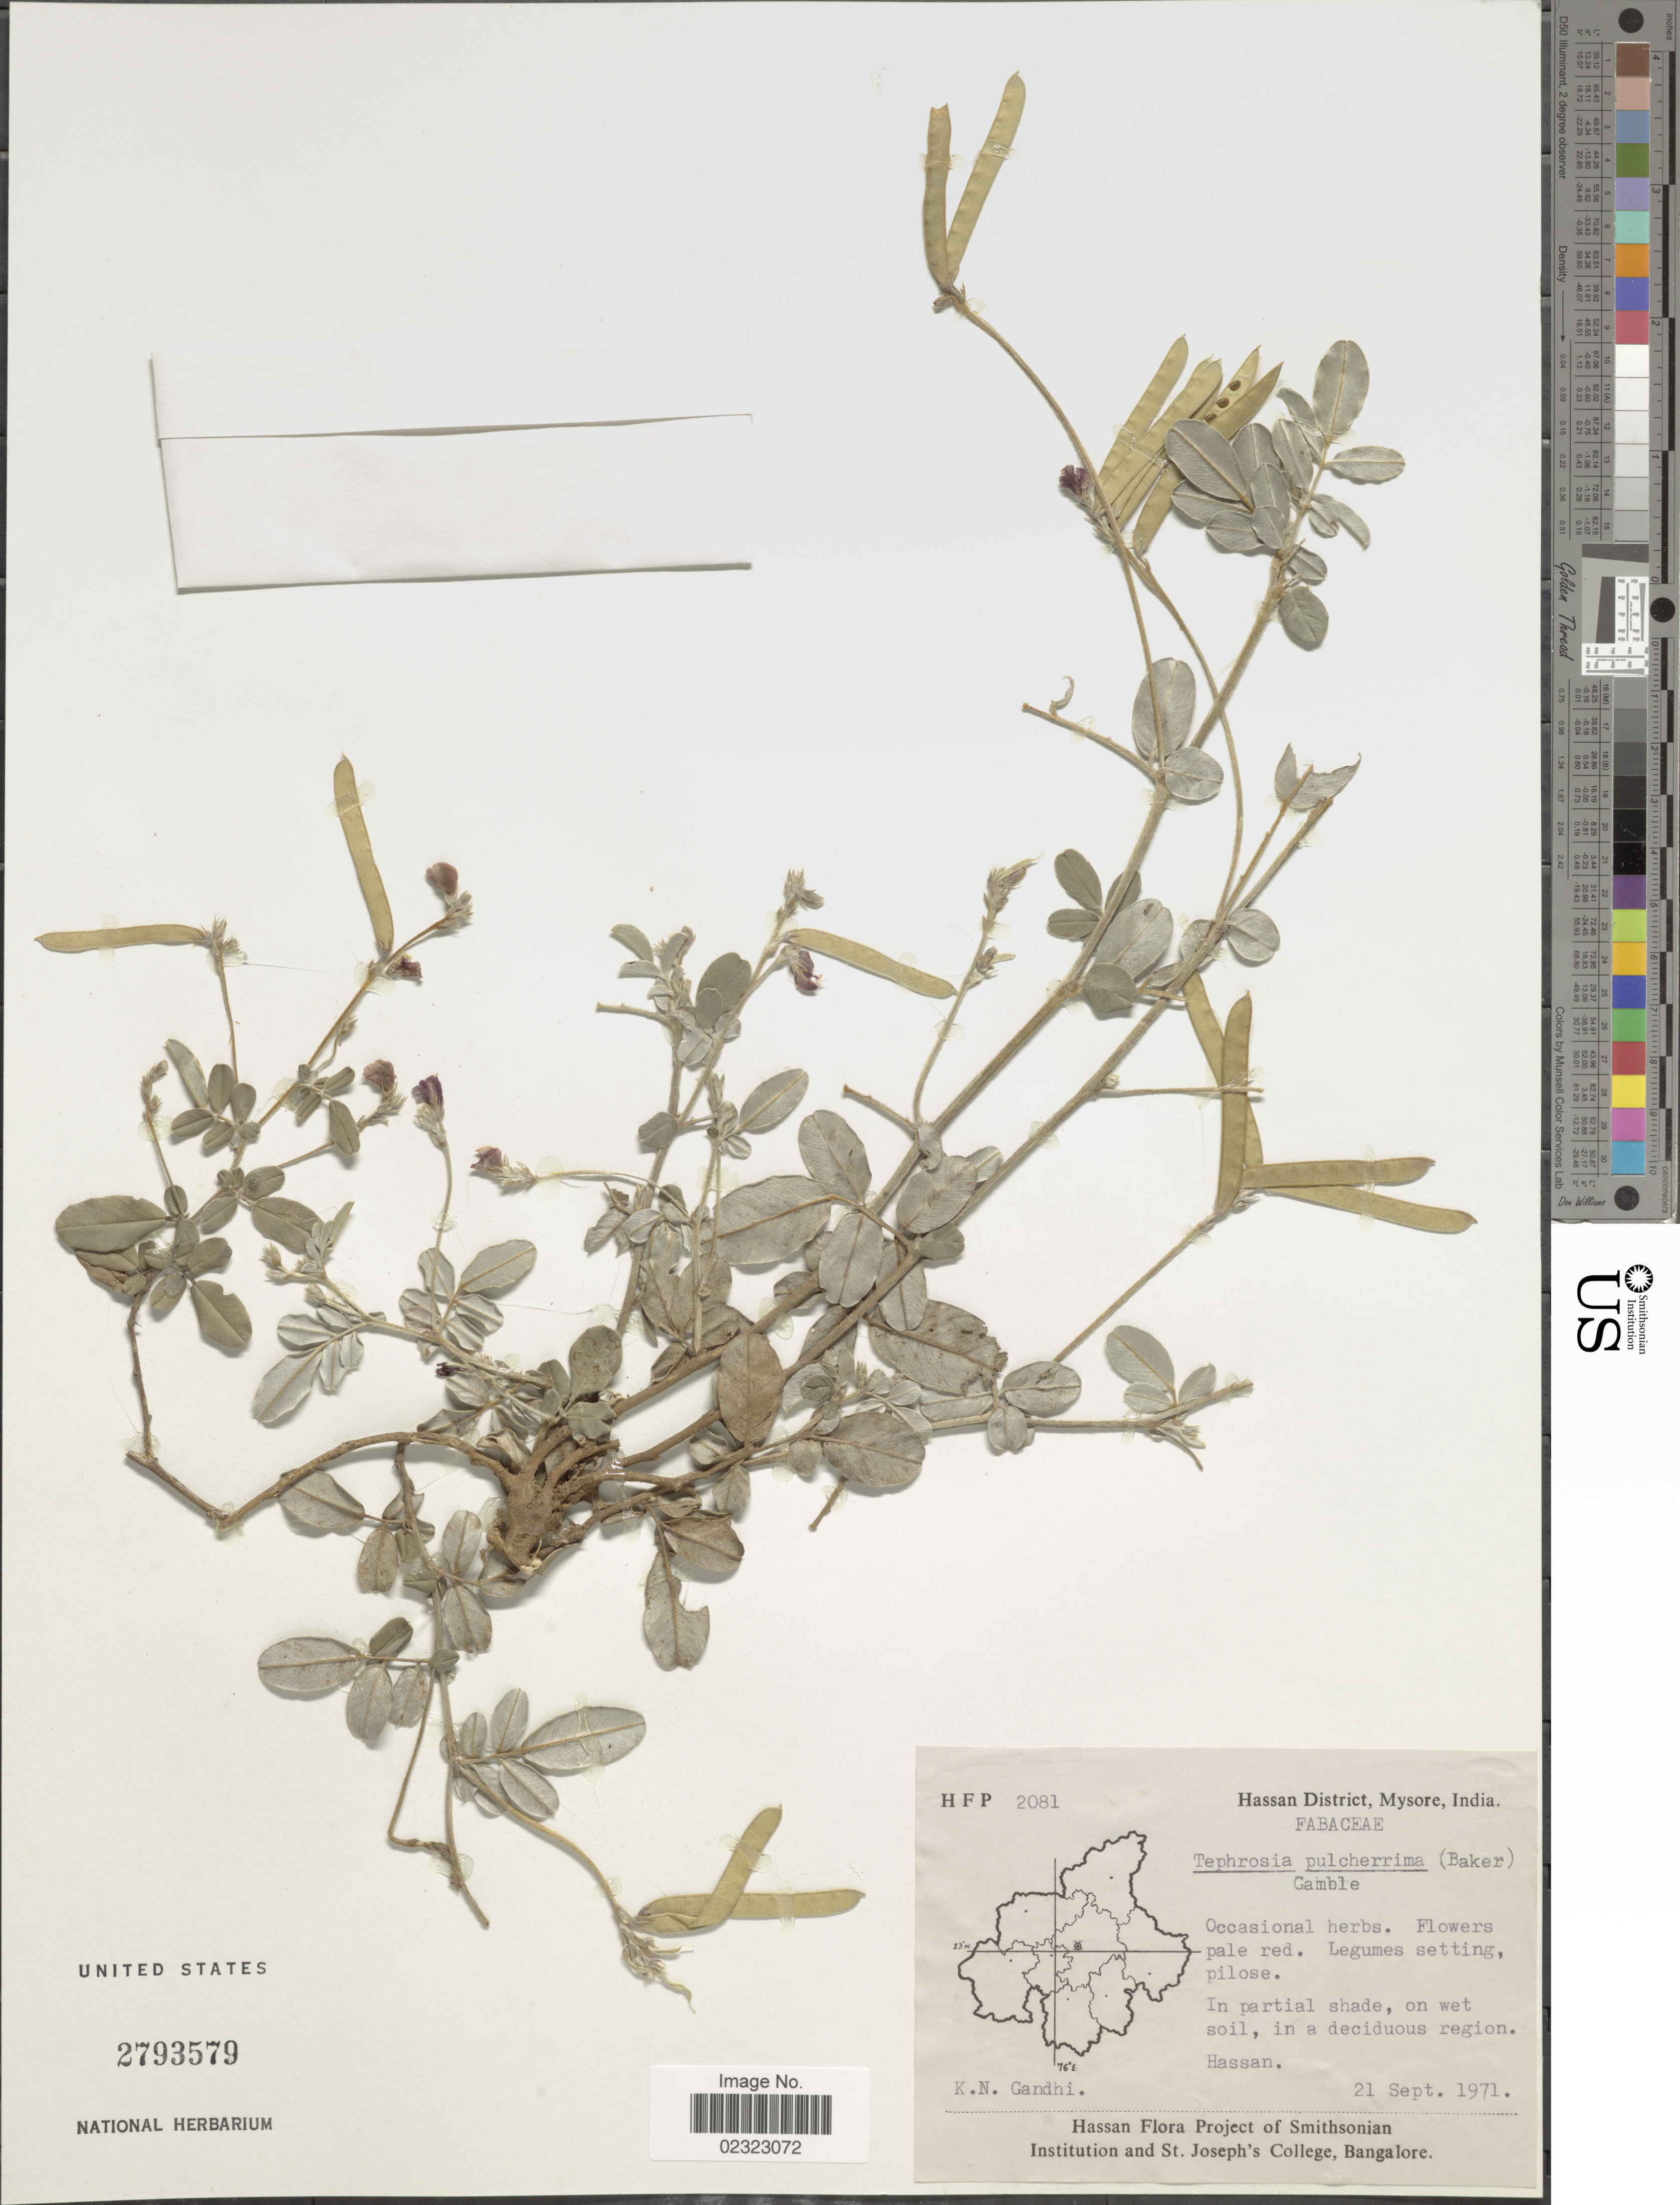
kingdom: Plantae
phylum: Tracheophyta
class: Magnoliopsida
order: Fabales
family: Fabaceae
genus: Tephrosia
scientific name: Tephrosia pulcherrima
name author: (Baker) Wight & Gamble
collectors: K. N. Gandhi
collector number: H F P 2081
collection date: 1971-09-21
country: India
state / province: Karnataka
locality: Hassan District, Mysore, Hassan.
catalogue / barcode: US 2793579